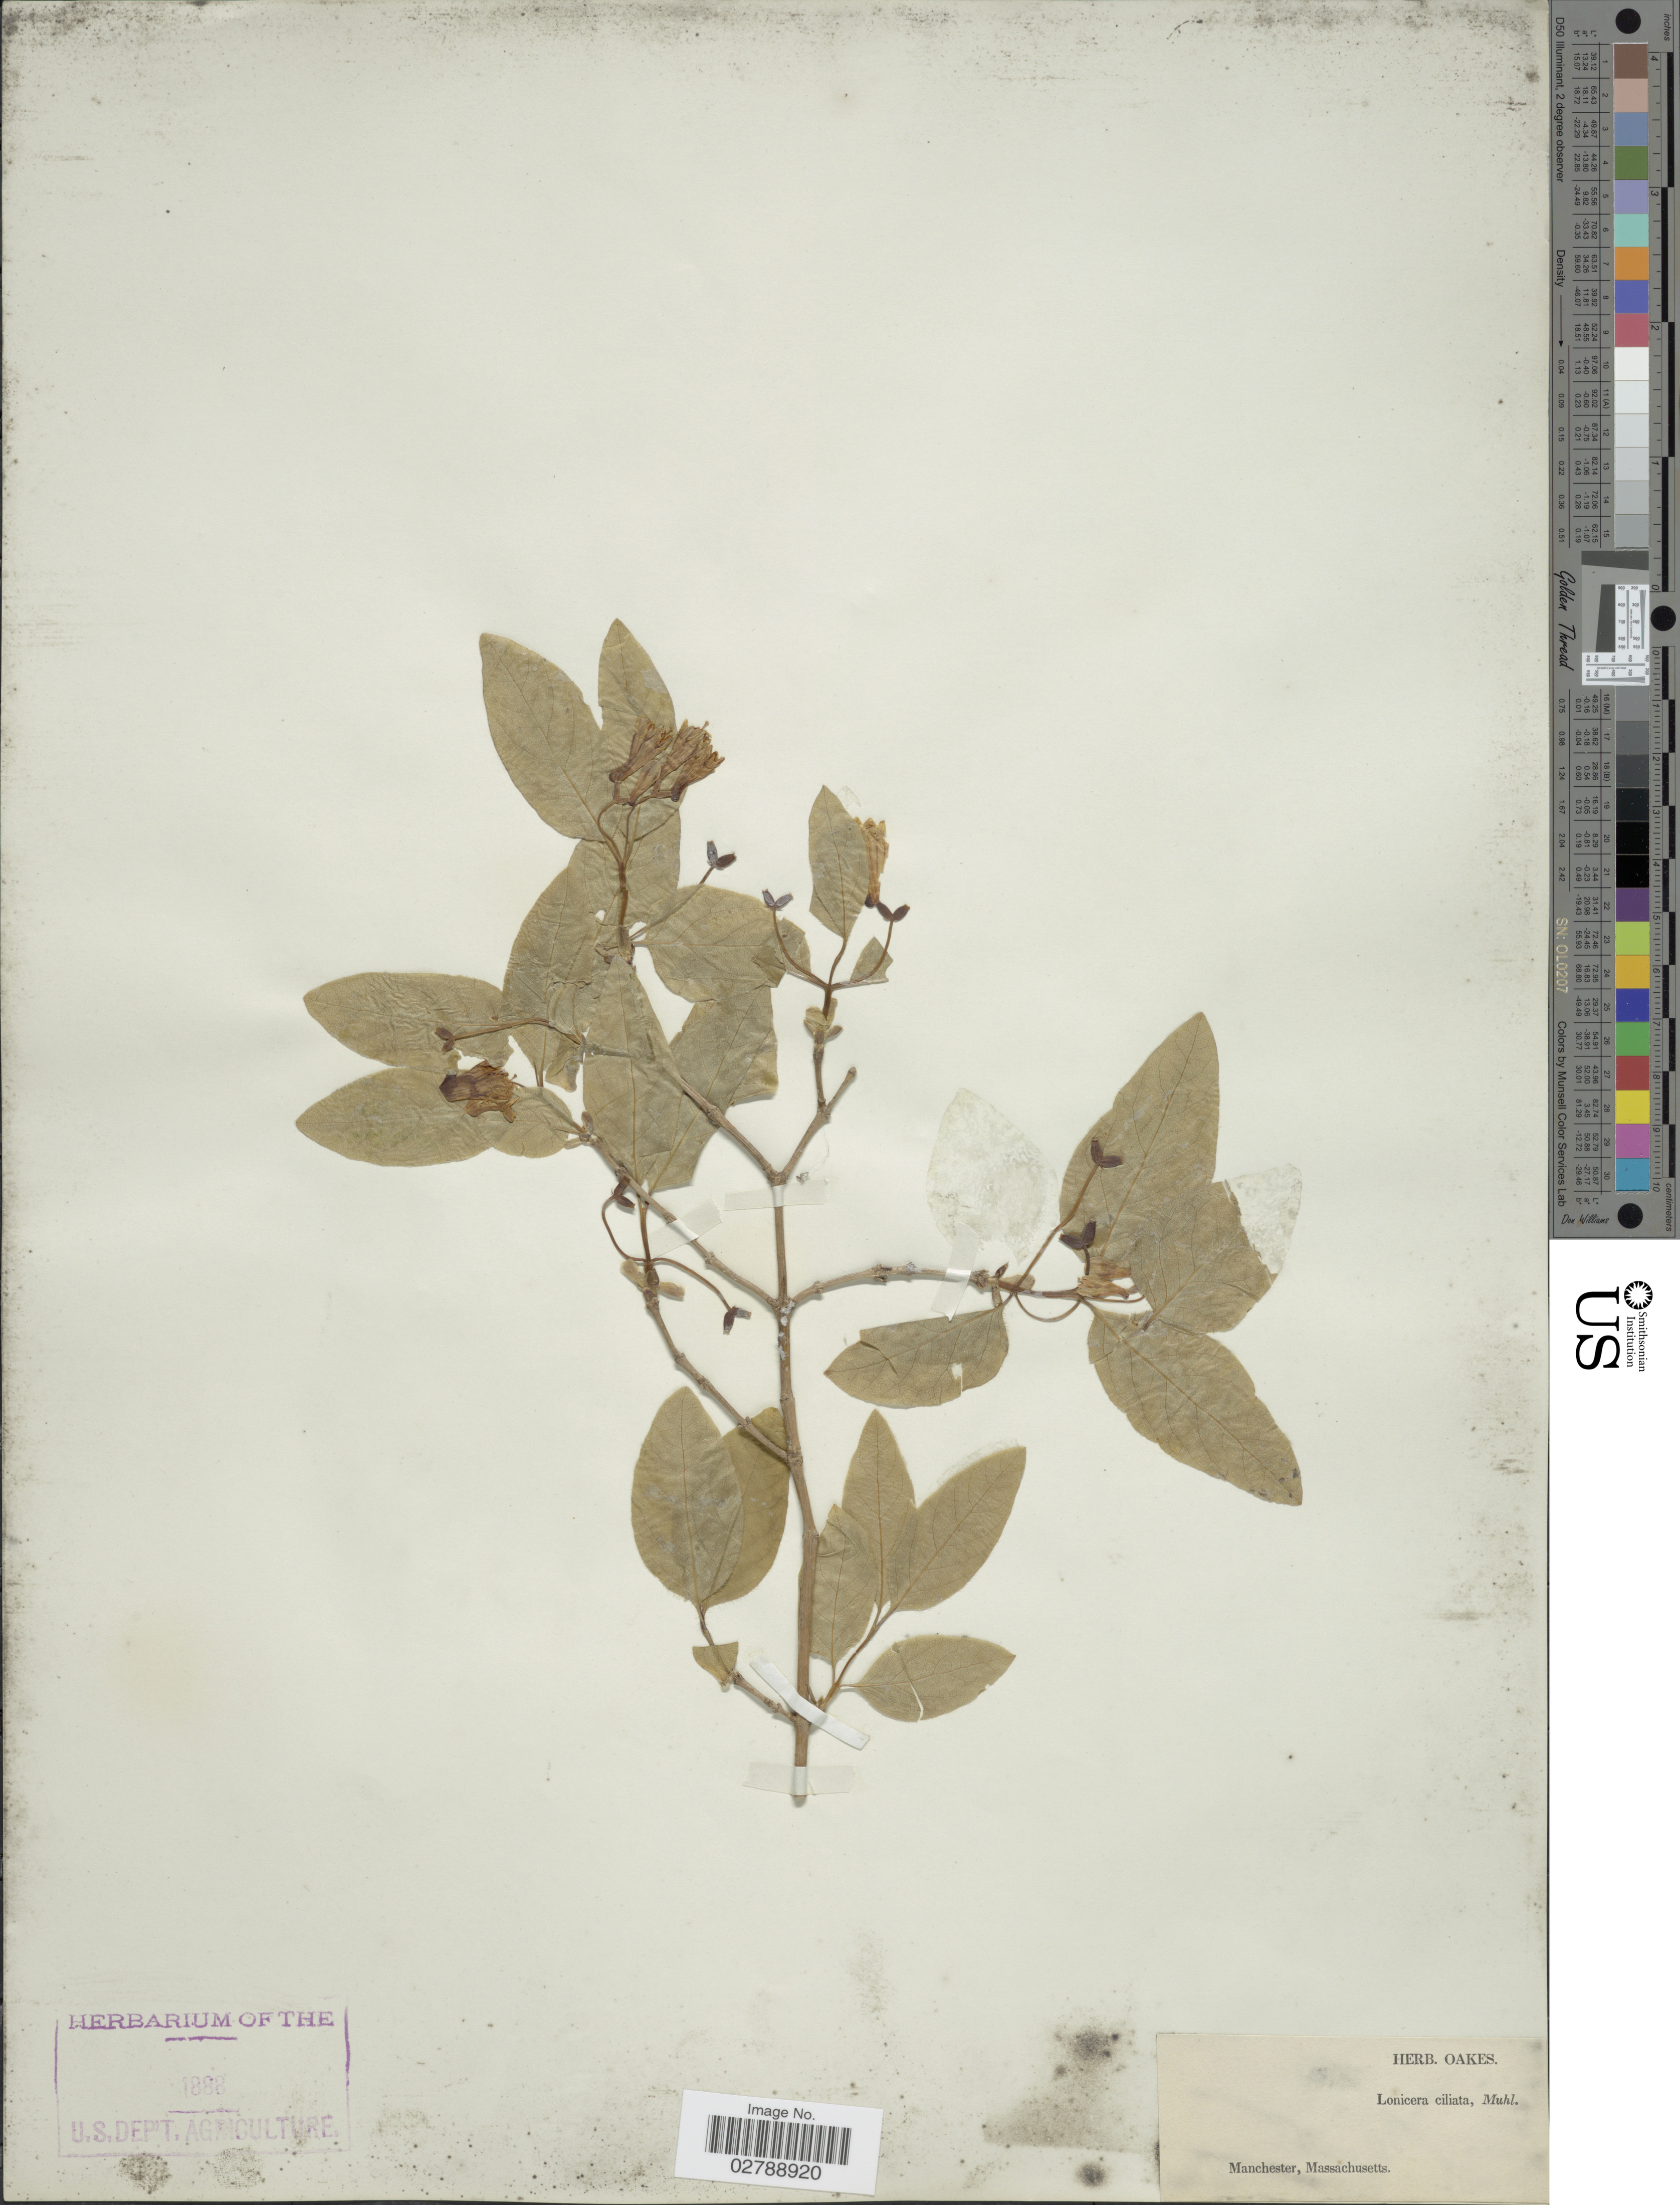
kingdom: Plantae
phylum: Tracheophyta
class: Magnoliopsida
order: Dipsacales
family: Caprifoliaceae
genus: Lonicera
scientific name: Lonicera canadensis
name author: Bartram & W. Bartram ex Marshall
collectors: ex herb. Oakes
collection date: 1888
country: United States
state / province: Massachusetts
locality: Manchester.